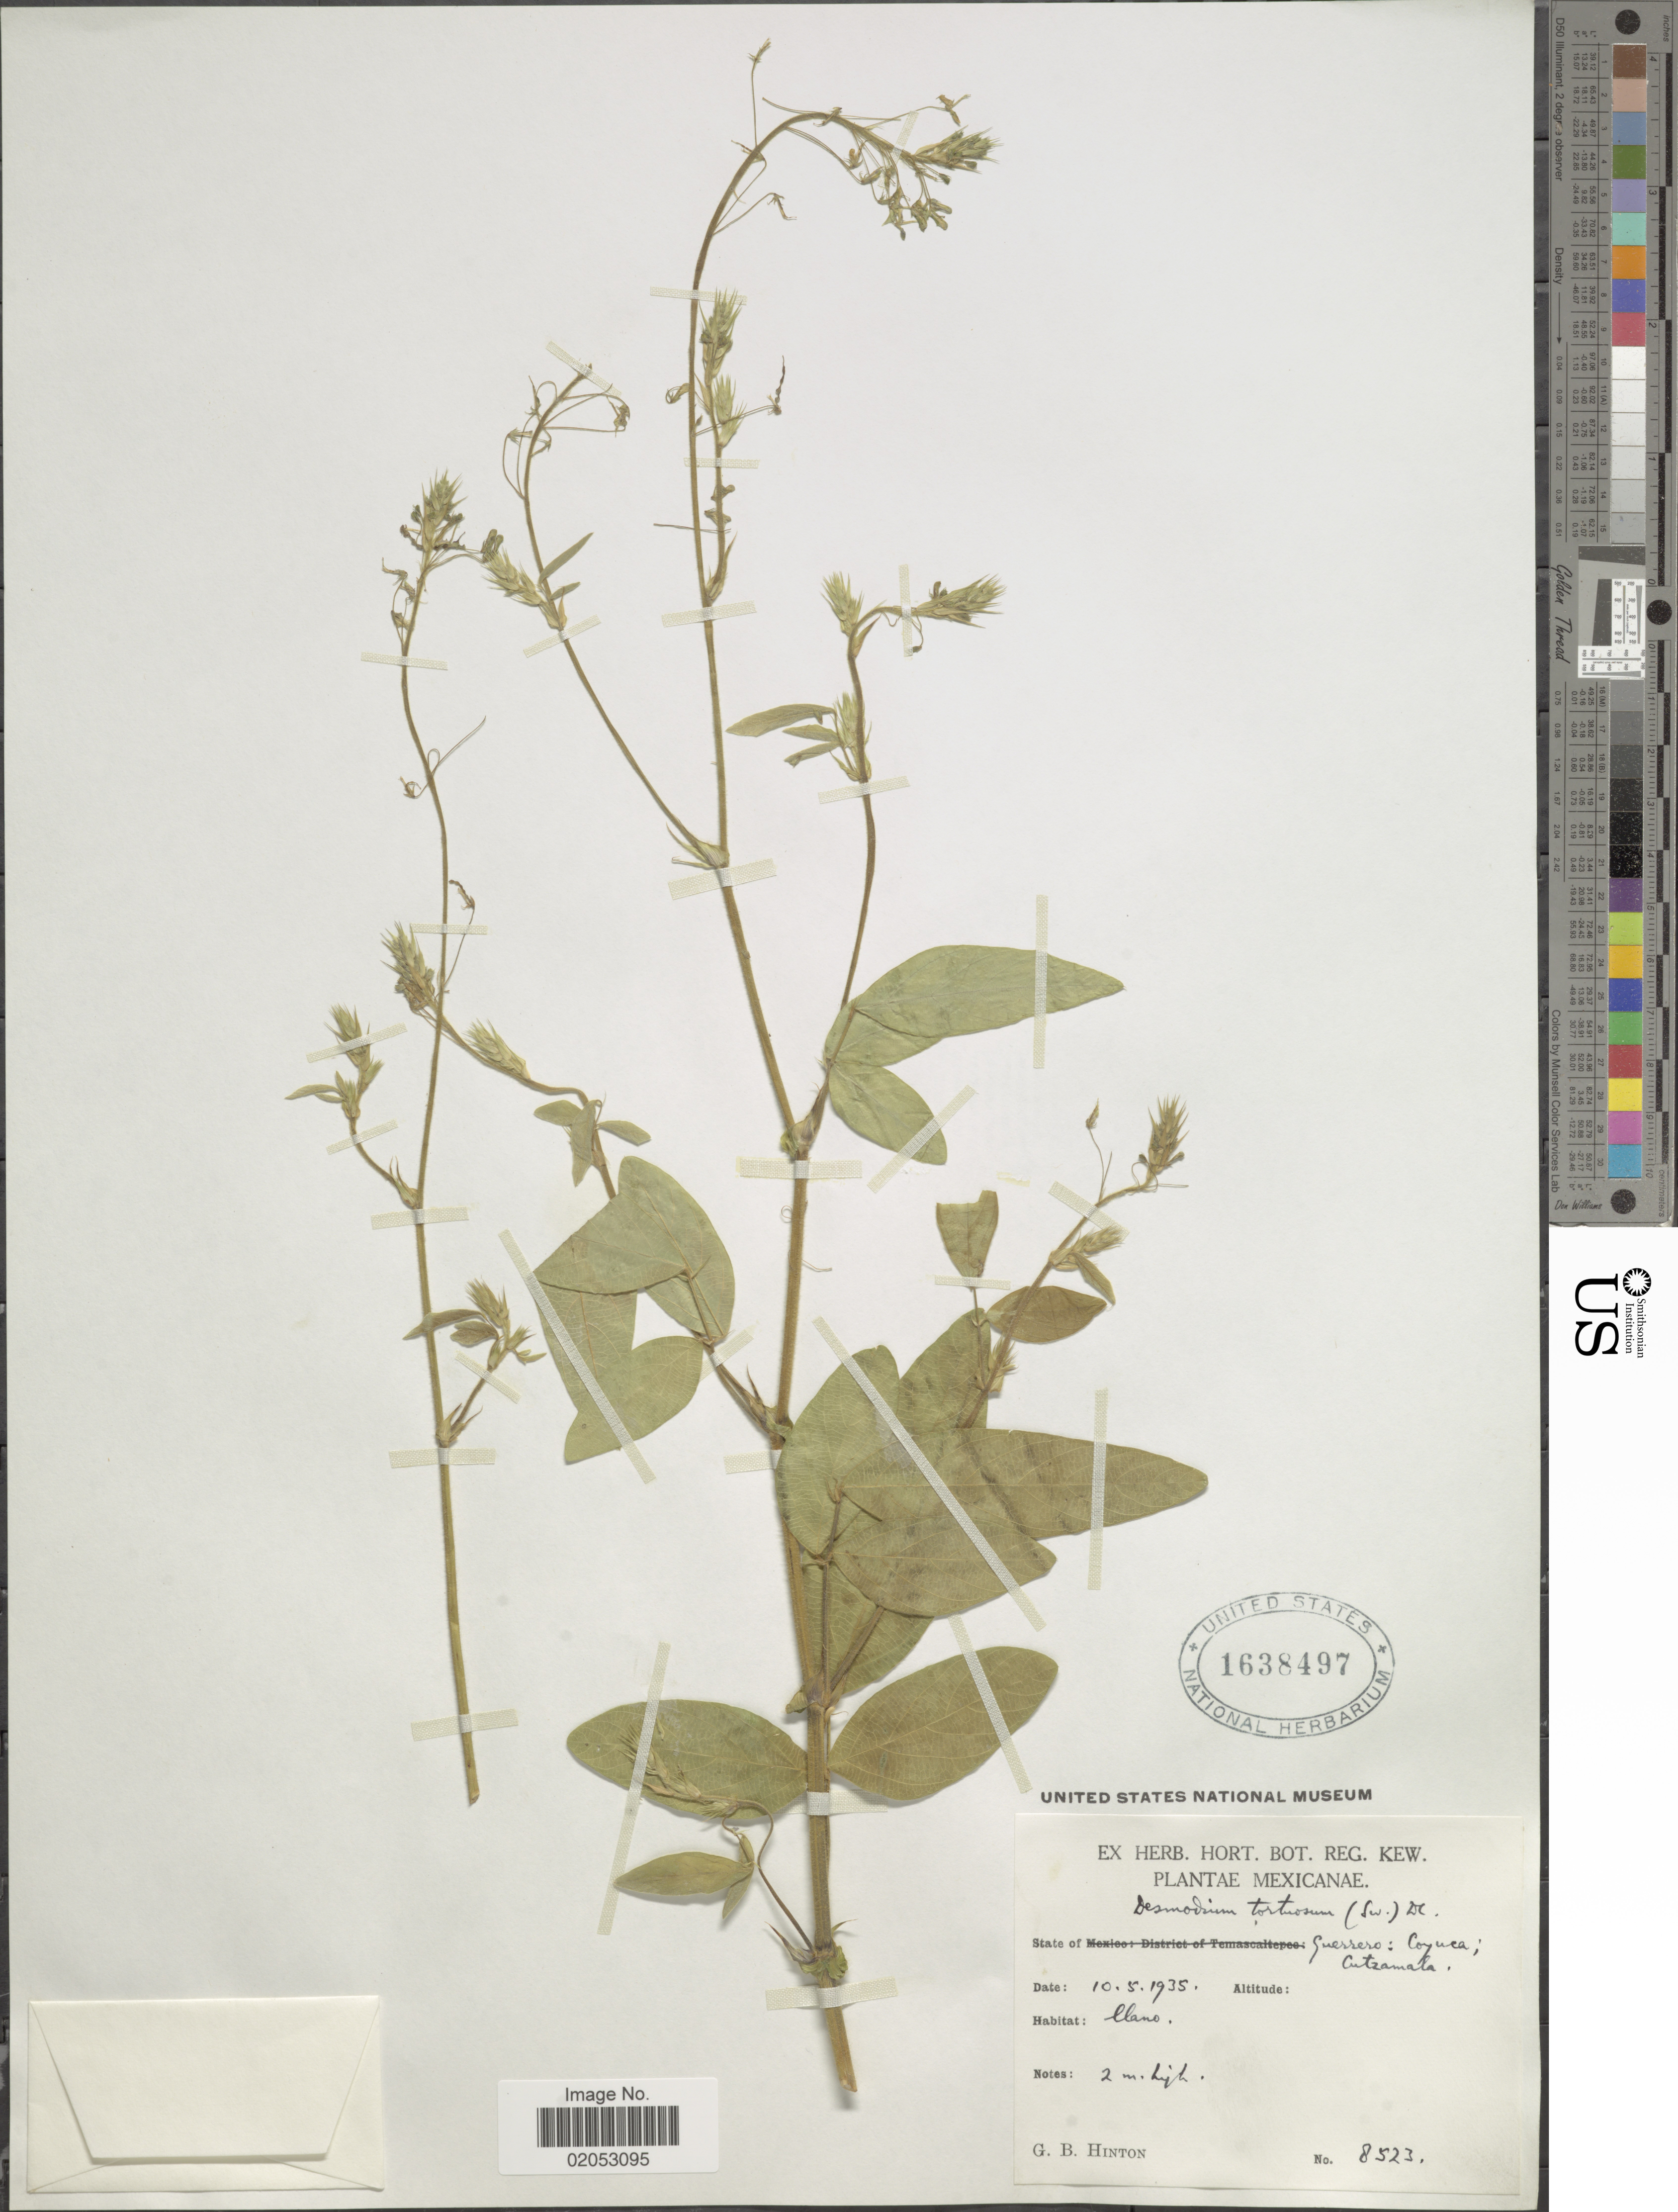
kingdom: Plantae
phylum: Tracheophyta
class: Magnoliopsida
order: Fabales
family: Fabaceae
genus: Desmodium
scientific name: Desmodium tortuosum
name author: (Sw.) DC.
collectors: G. B. Hinton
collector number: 8523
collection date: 1935-05-10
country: Mexico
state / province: Guerrero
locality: State of Guerrero: Coyuca; Cutzamala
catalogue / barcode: US 1638497